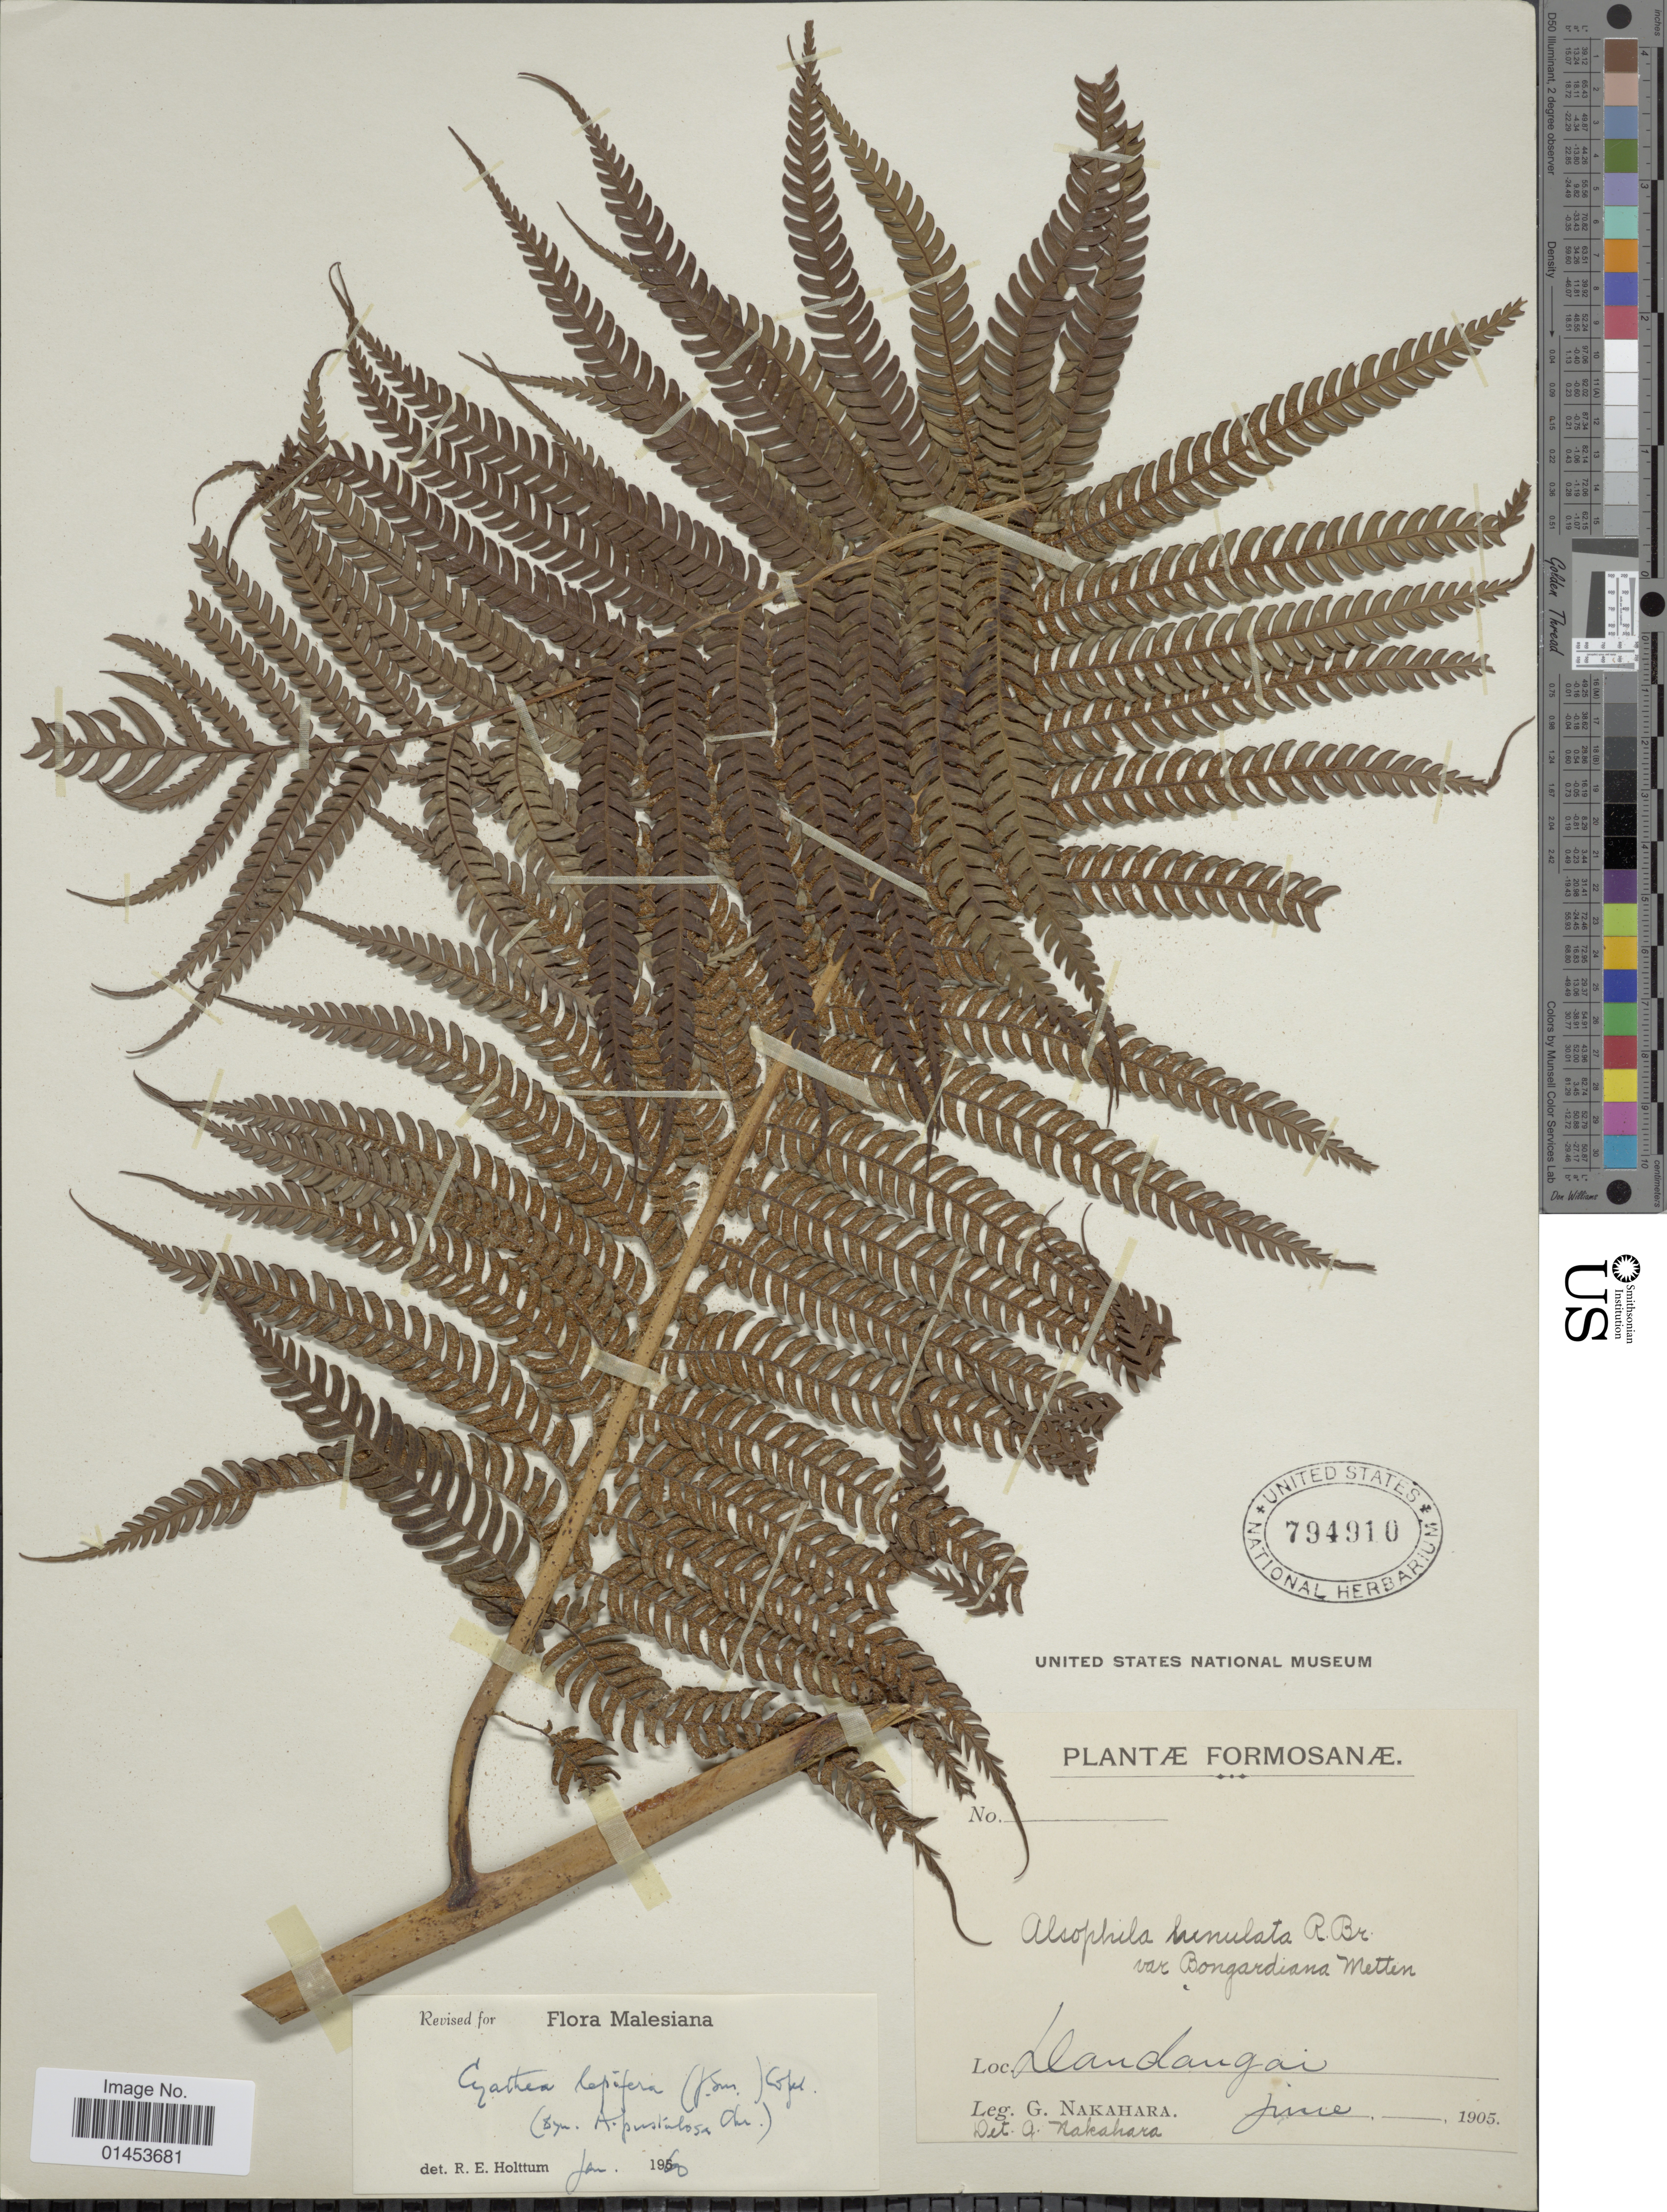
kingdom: Plantae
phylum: Tracheophyta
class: Polypodiopsida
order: Cyatheales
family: Cyatheaceae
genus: Cyathea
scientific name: Cyathea lepifera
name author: (J. Sm.) Copel.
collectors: G. Nakahara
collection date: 1905-06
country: Taiwan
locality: Dandangai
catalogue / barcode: US 794910